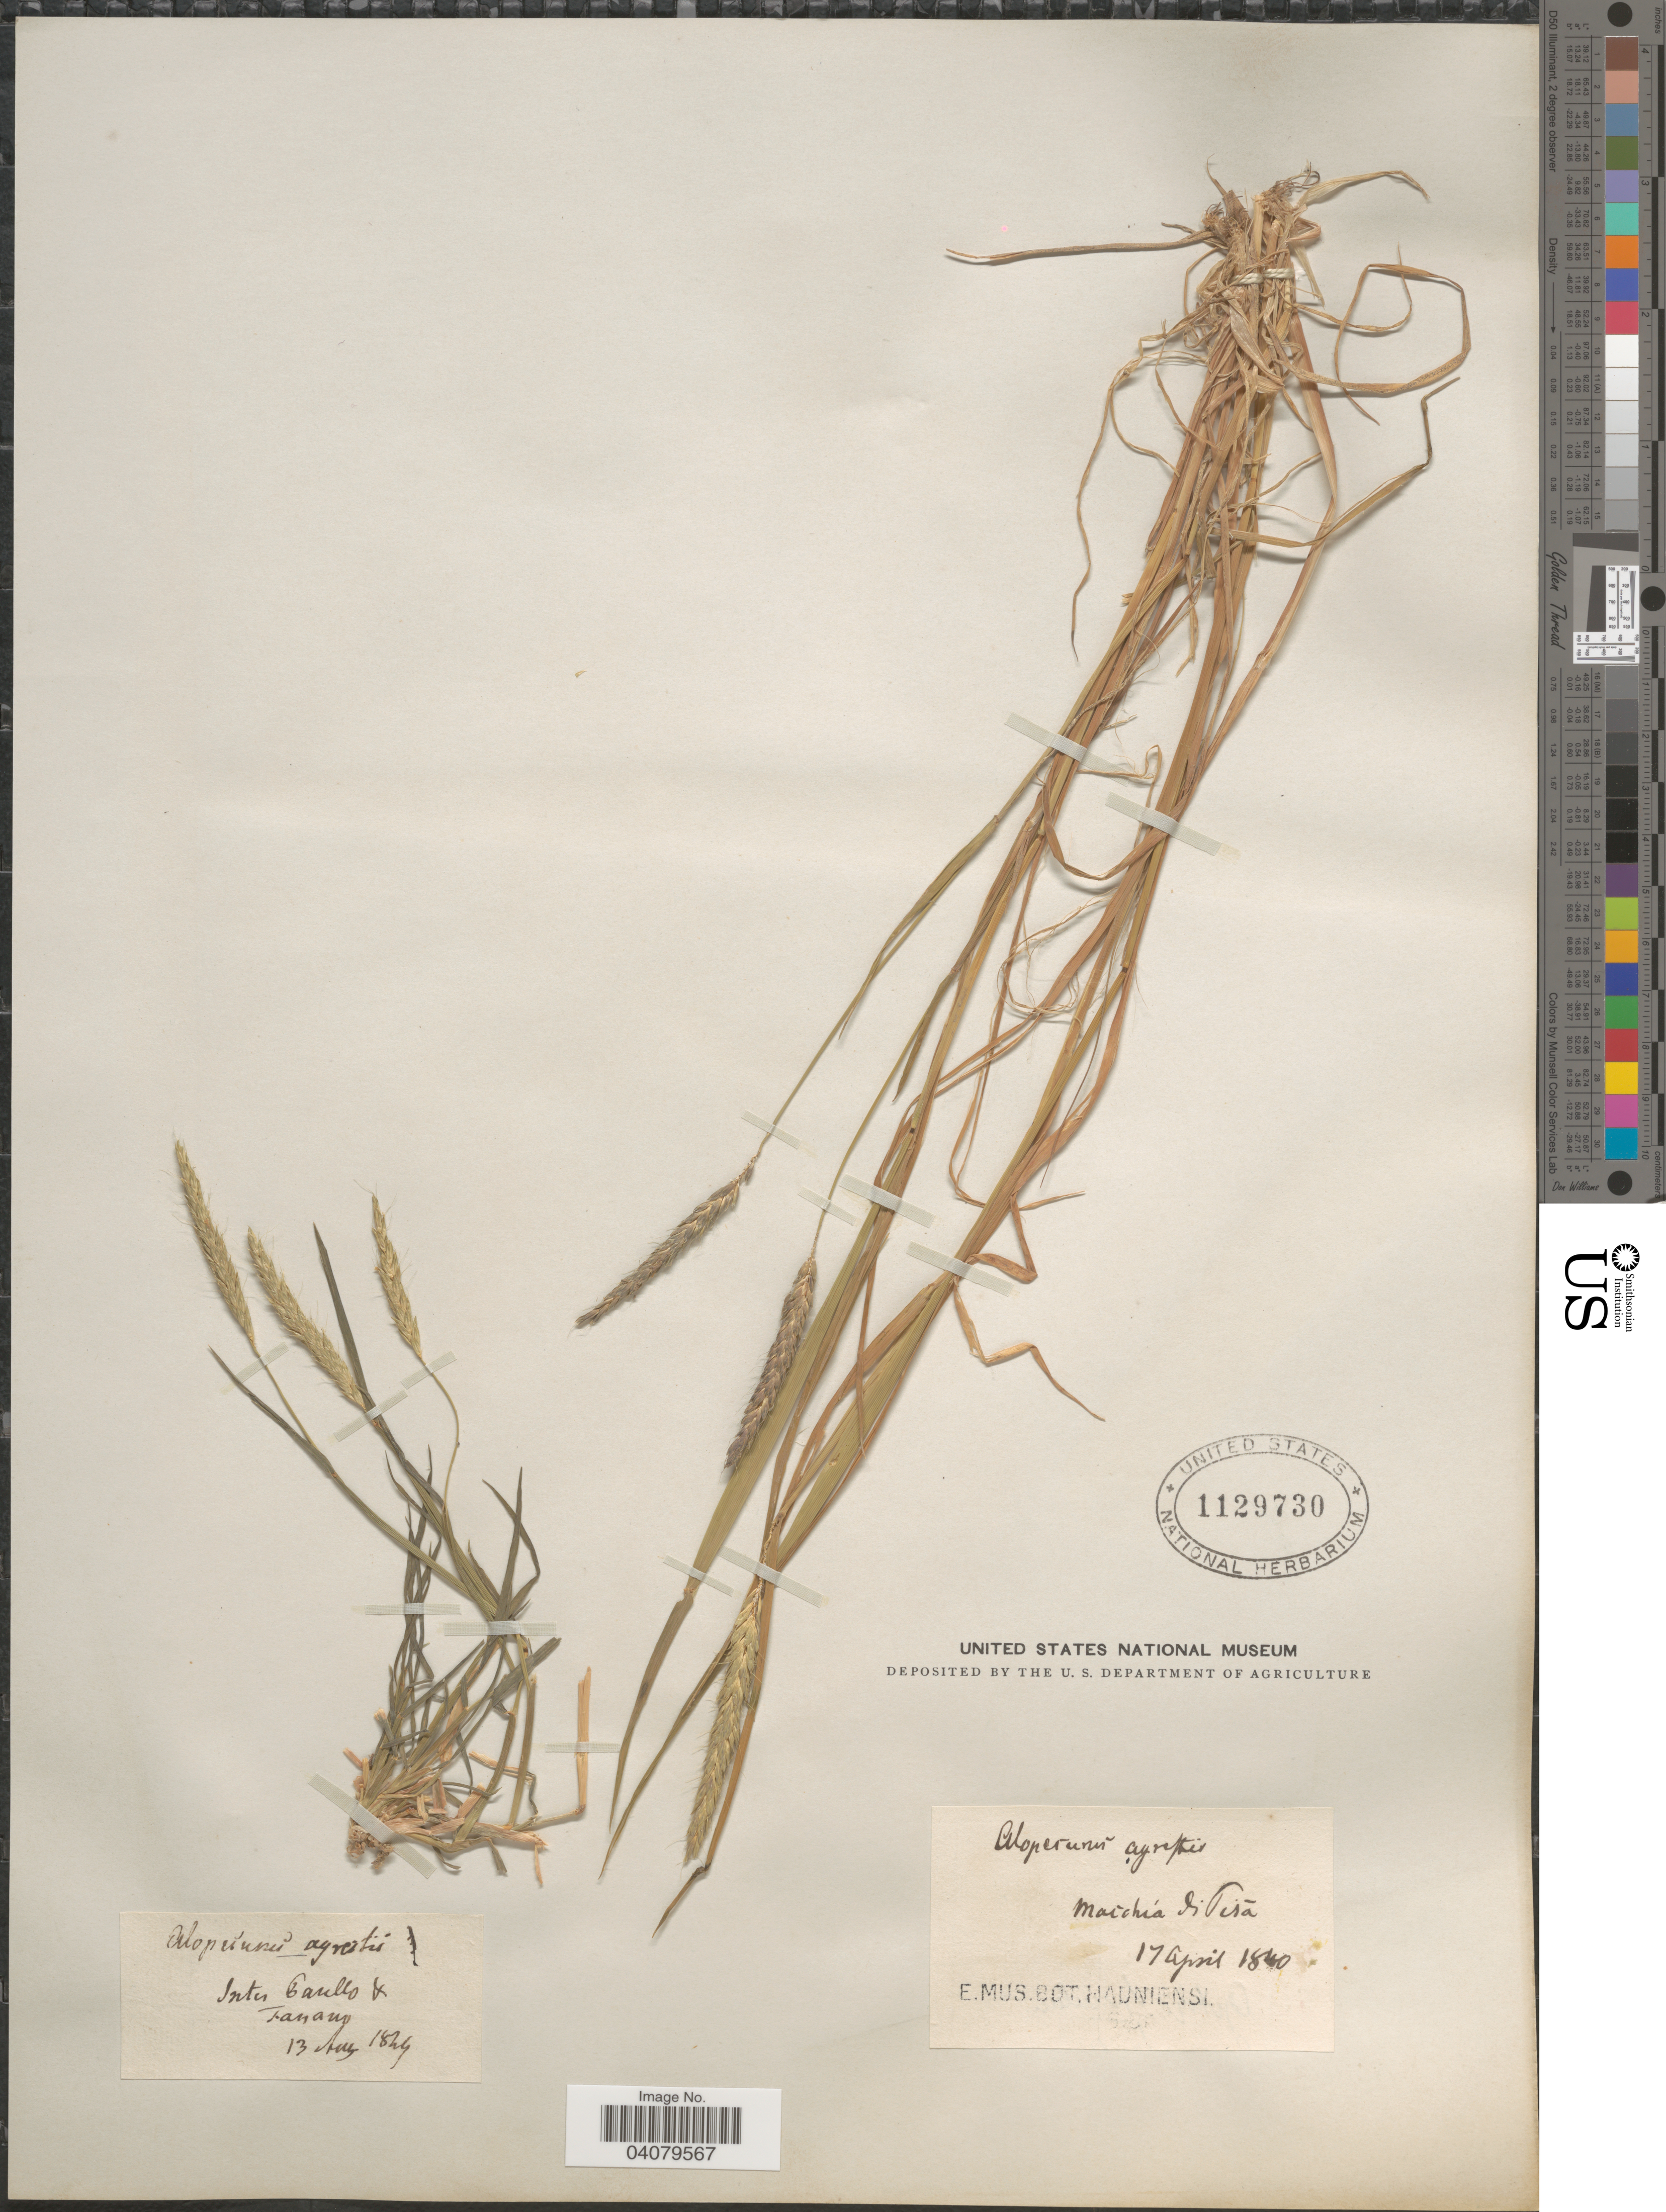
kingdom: Plantae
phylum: Tracheophyta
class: Liliopsida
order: Poales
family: Poaceae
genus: Alopecurus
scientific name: Alopecurus myosuroides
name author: Huds.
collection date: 1849-08-13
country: Italy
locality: Inter Gaulls & Fanano.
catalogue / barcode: US 1129730-2